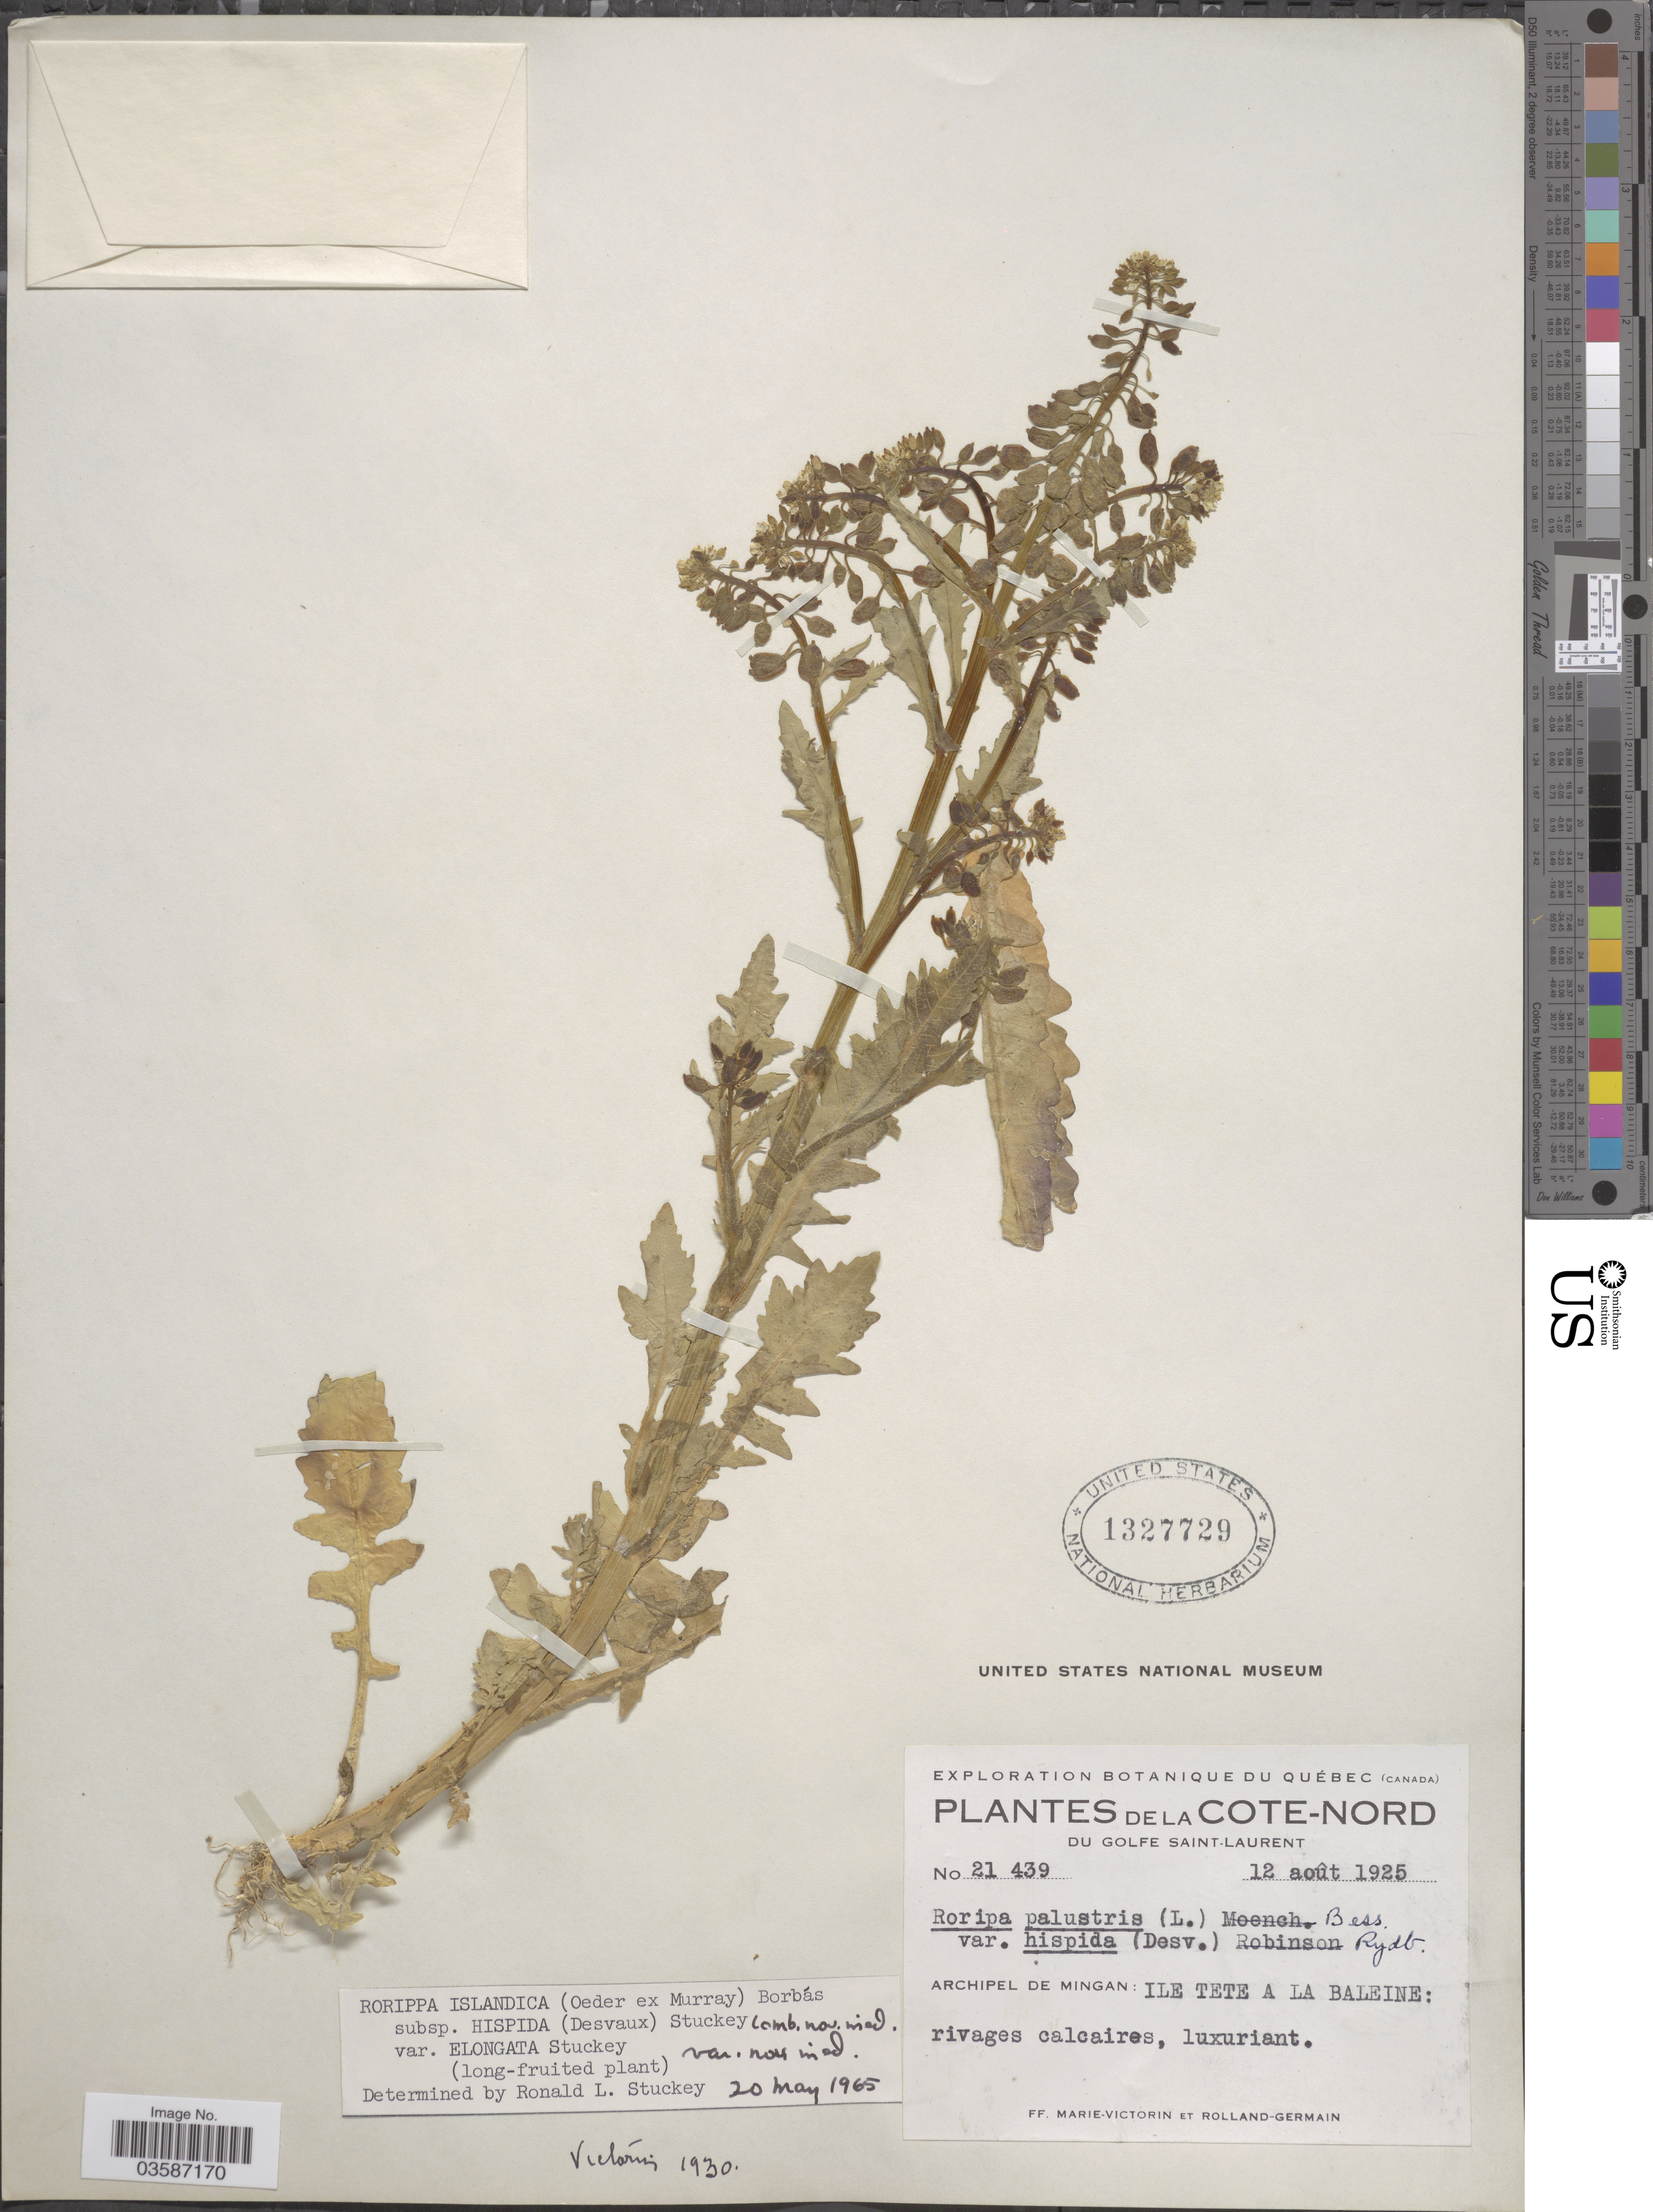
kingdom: Plantae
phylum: Tracheophyta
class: Magnoliopsida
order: Brassicales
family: Brassicaceae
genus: Rorippa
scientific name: Rorippa islandica var. elongata Stuckey var. nov. ined.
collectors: F. Marie-Victorin & Rolland-Germain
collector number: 21 439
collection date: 1925-08-12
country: Canada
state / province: Quebec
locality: La Cote-Nord. Du Golfe Saint-Laurent. Archipel de Mingan: Ile Tete a La Baleine.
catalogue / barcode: US 1327729